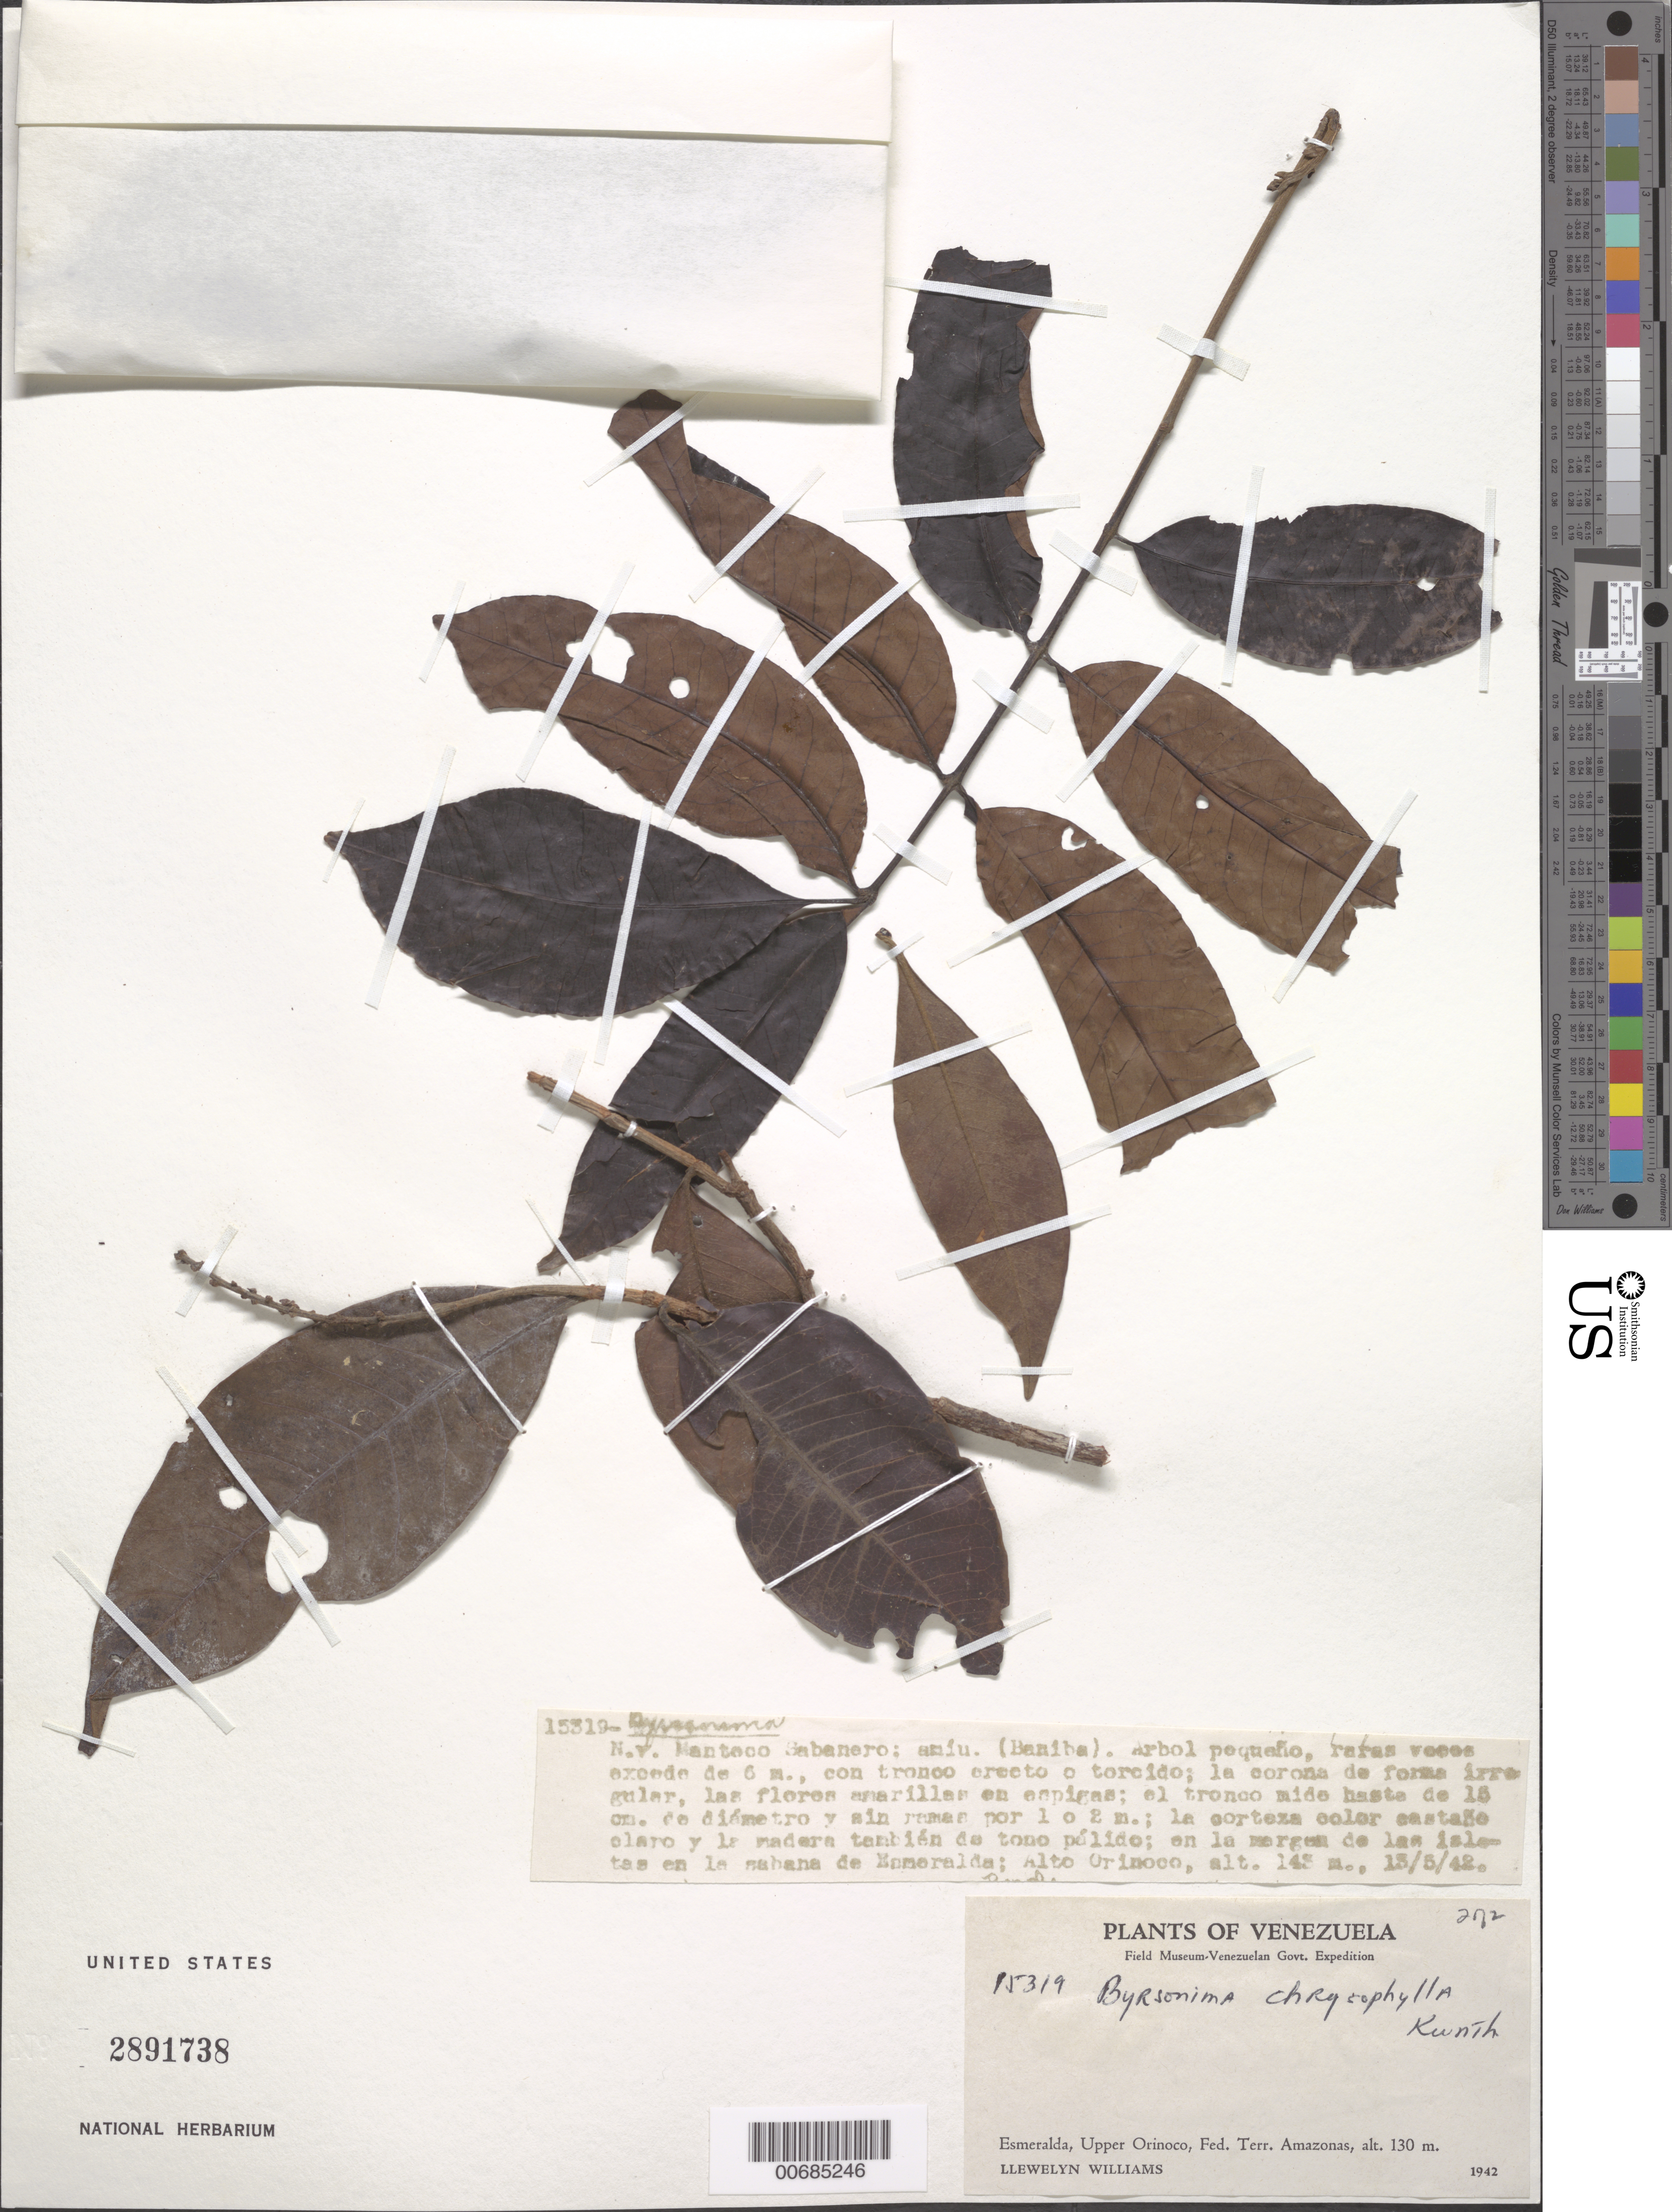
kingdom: Plantae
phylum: Tracheophyta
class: Magnoliopsida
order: Malpighiales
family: Malpighiaceae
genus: Byrsonima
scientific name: Byrsonima chrysophylla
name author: Kunth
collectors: Ll. Williams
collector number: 15319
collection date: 1942-05-13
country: Venezuela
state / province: Amazonas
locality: En la margen de las islestas en la sabana de Esmeralda; Alto Orinoco. Esmeralda, Upper Orinoco, Fed. Terr. Amazonas.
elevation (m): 143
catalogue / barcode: US 2891738